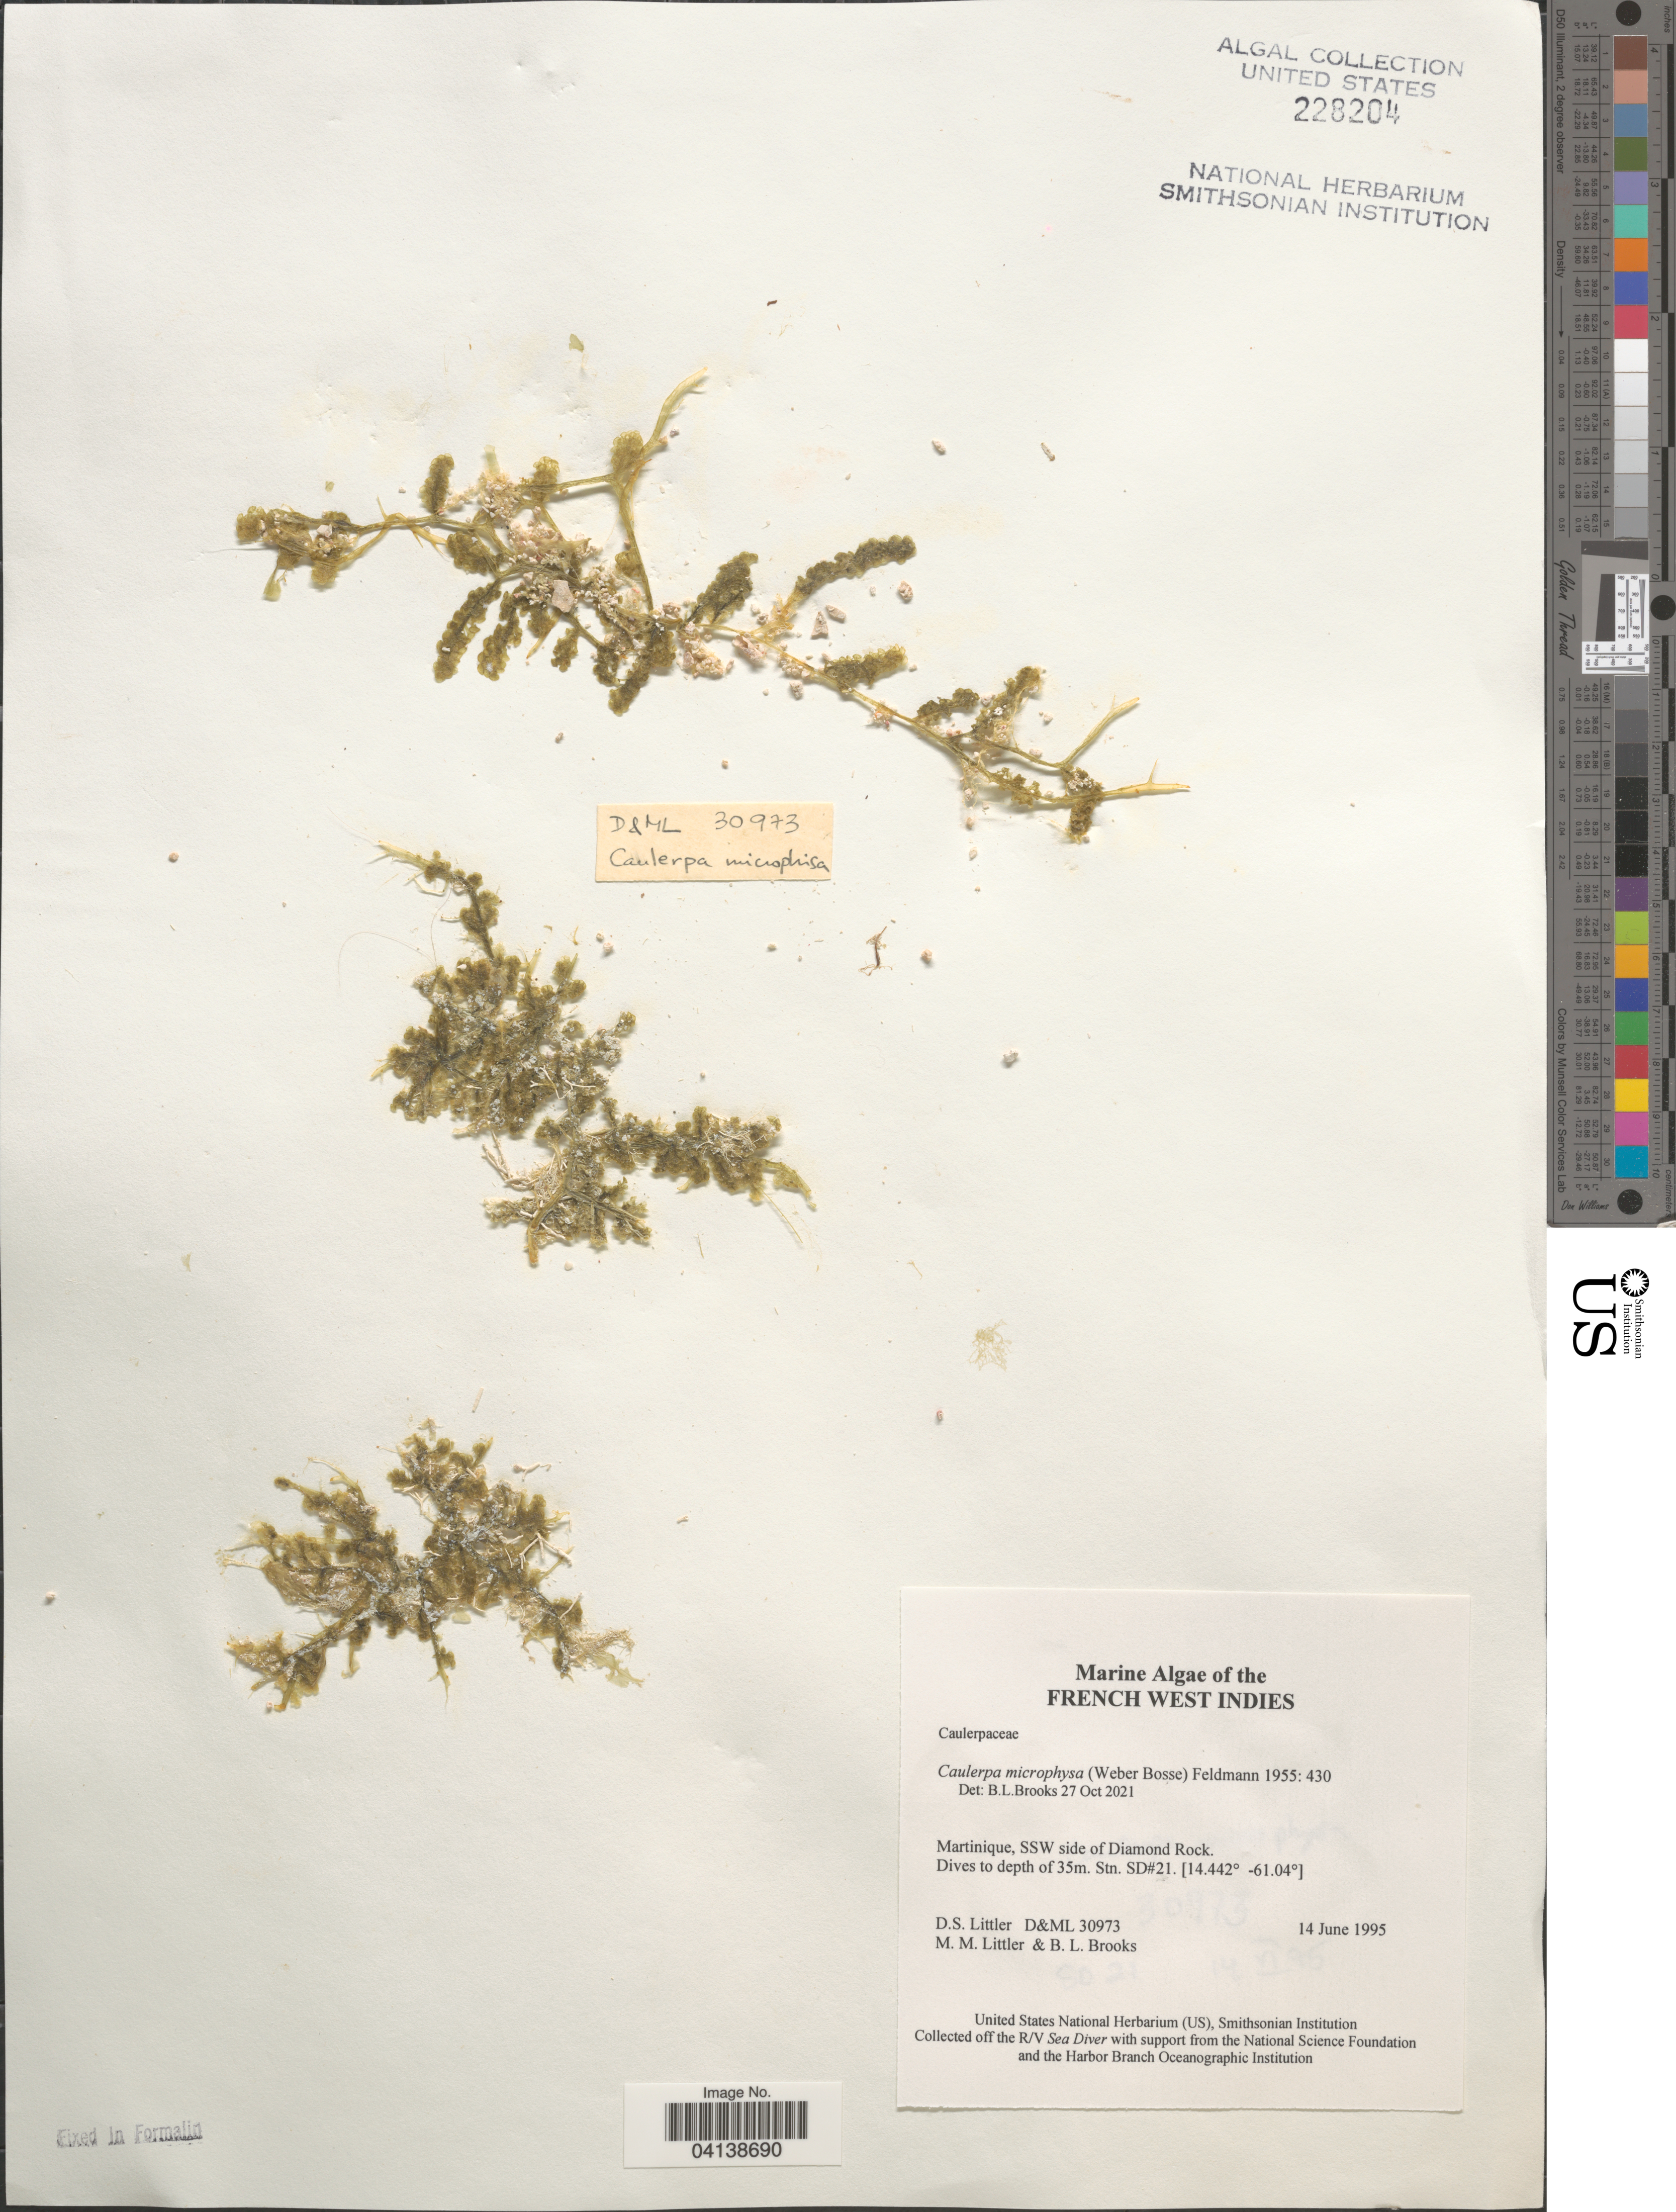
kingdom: Plantae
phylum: Chlorophyta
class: Ulvophyceae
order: Bryopsidales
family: Caulerpaceae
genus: Caulerpa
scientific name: Caulerpa microphysa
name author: (Weber Bosse) Feldmann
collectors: D. S. Littler & B. Brooks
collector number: D&ML30973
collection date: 1995-06-14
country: Martinique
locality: French West Indies. SSW side of Diamond Rock. Stn. SD#21.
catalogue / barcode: US 228204